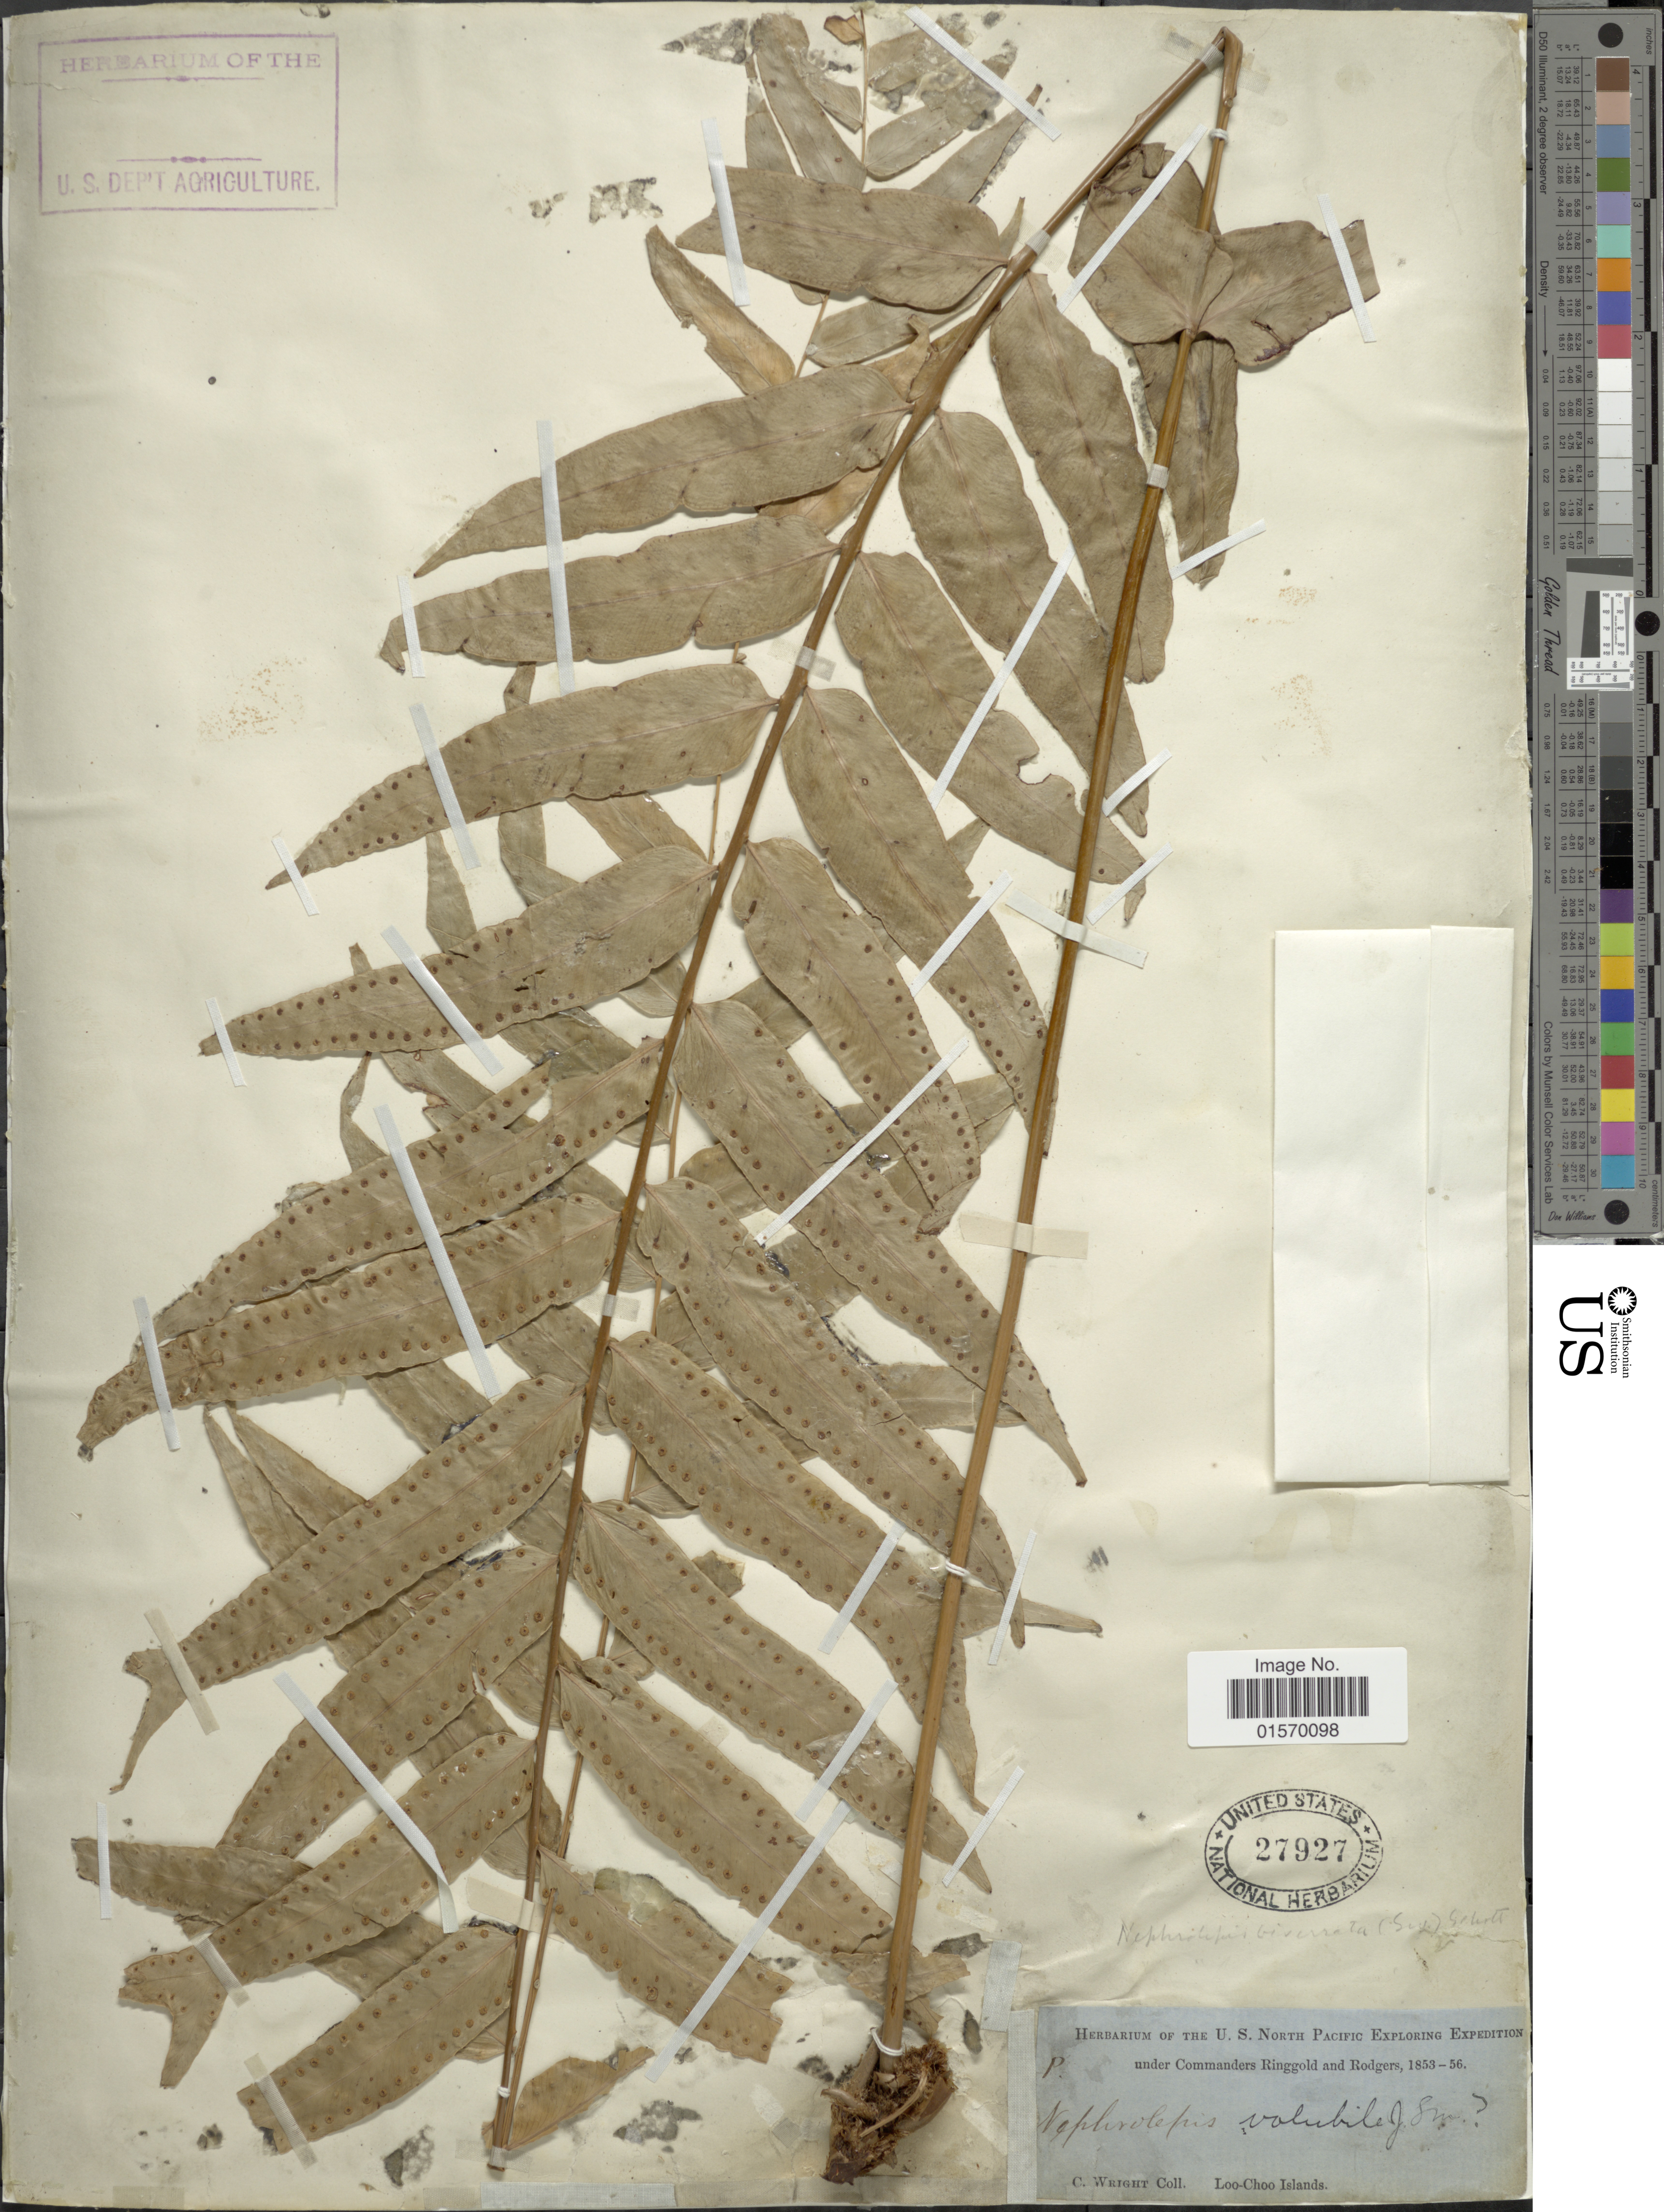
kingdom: Plantae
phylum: Tracheophyta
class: Polypodiopsida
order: Polypodiales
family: Nephrolepidaceae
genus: Nephrolepis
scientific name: Nephrolepis biserrata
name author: (Sw.) Schott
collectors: C. Wright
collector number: P.?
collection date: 1853/1856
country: Japan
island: Ryukyu Islands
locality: Loo-Choo Islands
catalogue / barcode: US 27927